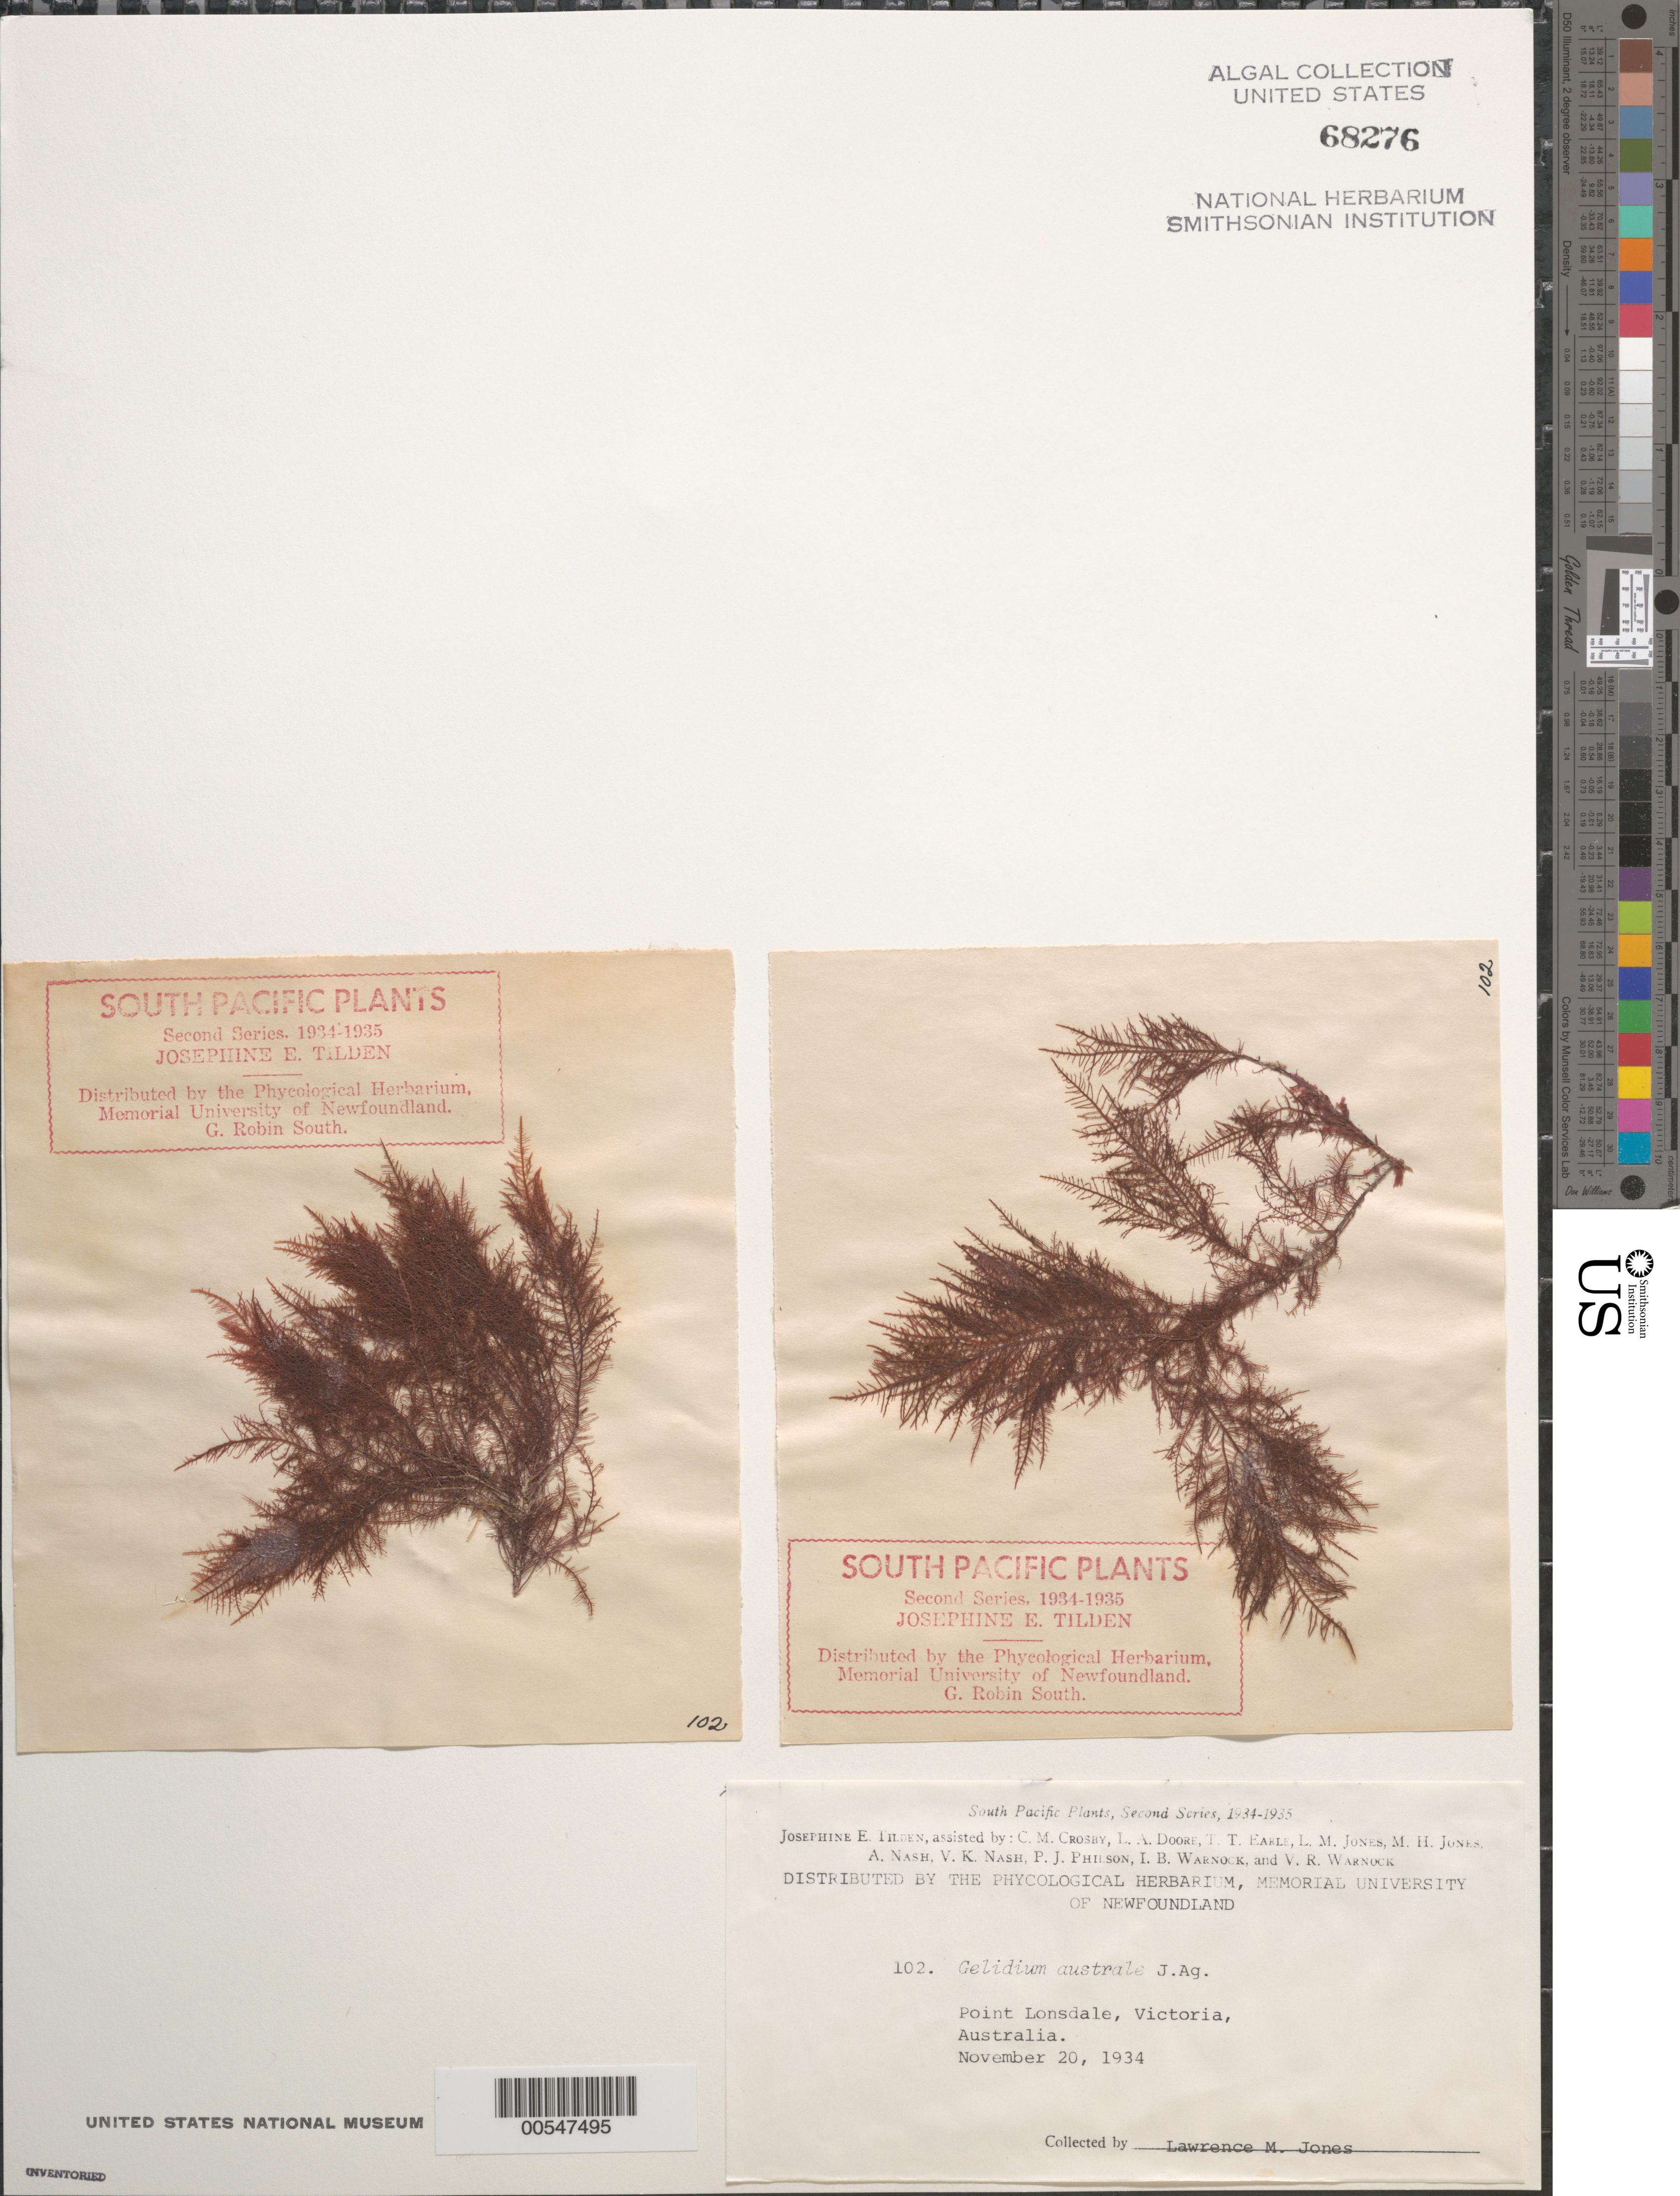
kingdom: Plantae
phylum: Rhodophyta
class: Florideophyceae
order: Gelidiales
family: Gelidiaceae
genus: Gelidium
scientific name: Gelidium australe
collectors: L. M. Jones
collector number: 102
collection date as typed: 20 Nov 1934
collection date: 1934-11-20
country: Australia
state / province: Victoria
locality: Point lonsdale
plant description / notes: Tilden, South Pacific Plants, Second Series, 1934-1935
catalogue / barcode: US 68276